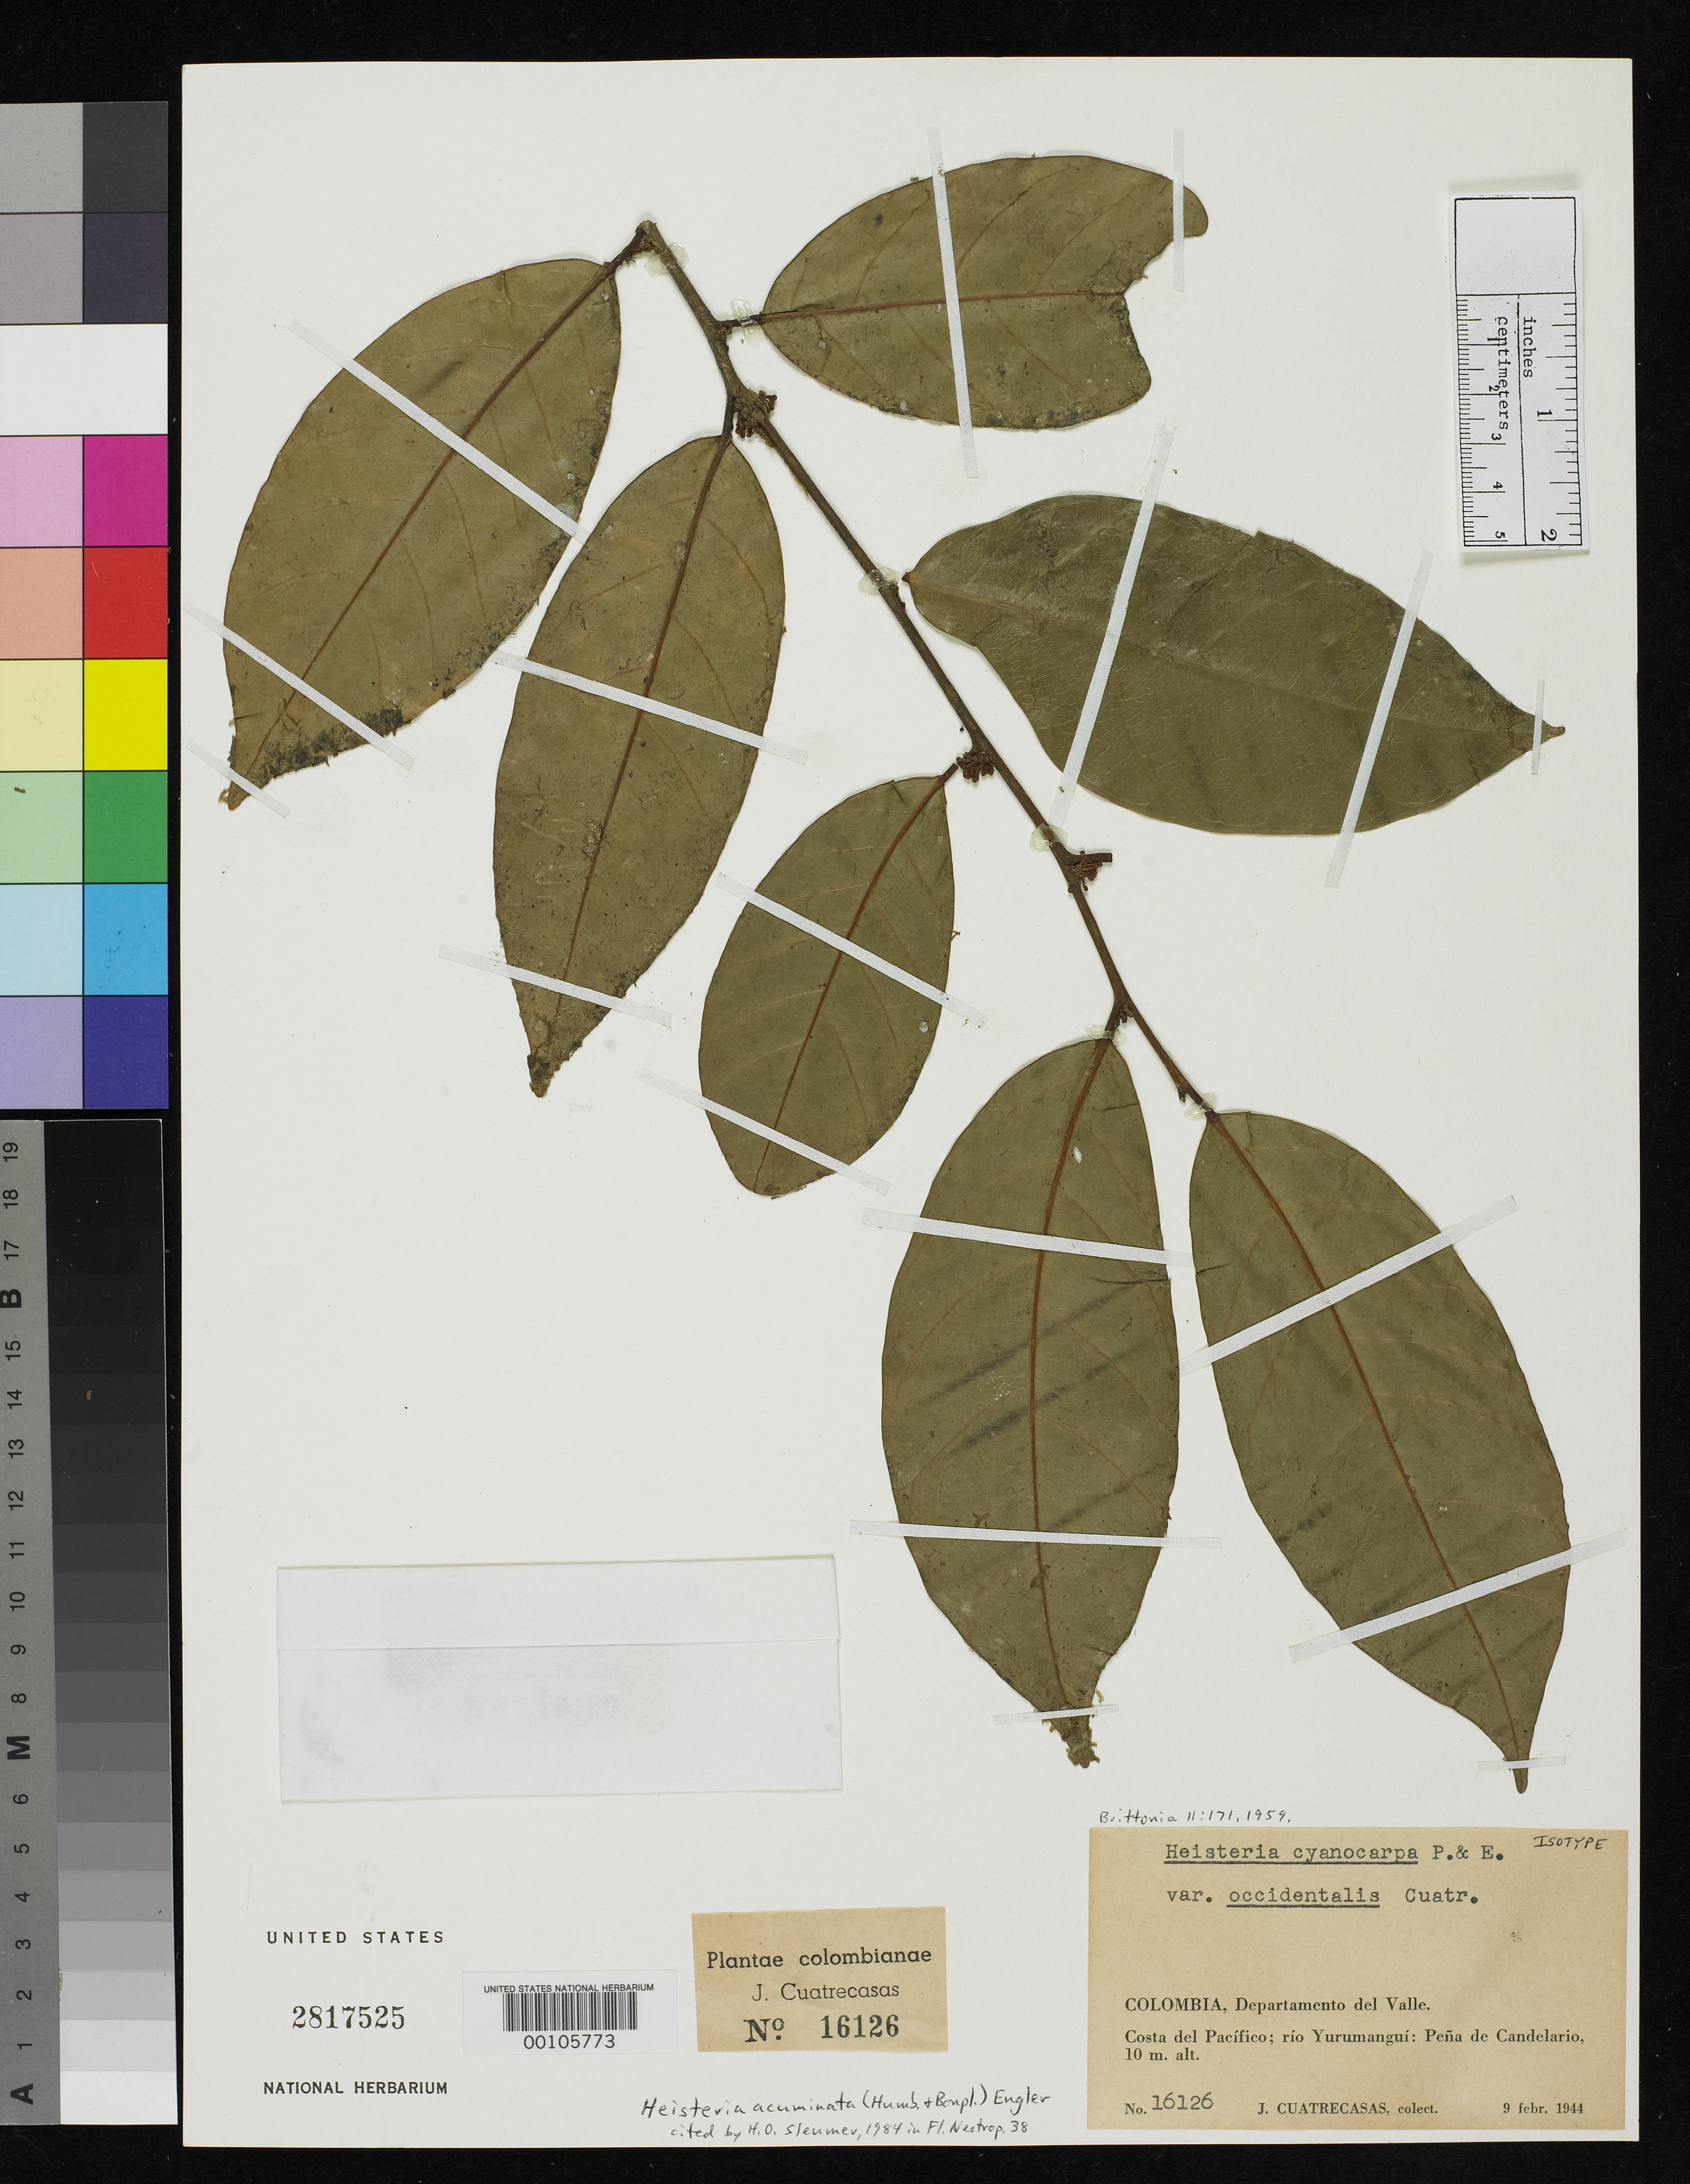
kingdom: Plantae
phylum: Tracheophyta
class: Magnoliopsida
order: Santalales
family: Erythropalaceae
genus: Heisteria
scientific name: Heisteria cyanocarpa var. occidentalis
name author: Cuatrec.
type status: Isotype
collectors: J. Cuatrecasas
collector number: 16126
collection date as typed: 09 Feb 1944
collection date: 1944-02-09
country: Colombia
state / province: Valle del Cauca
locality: Costa del Pacifico, Rio Yurumangui, Pena de Candelario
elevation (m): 10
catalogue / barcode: US 2817525